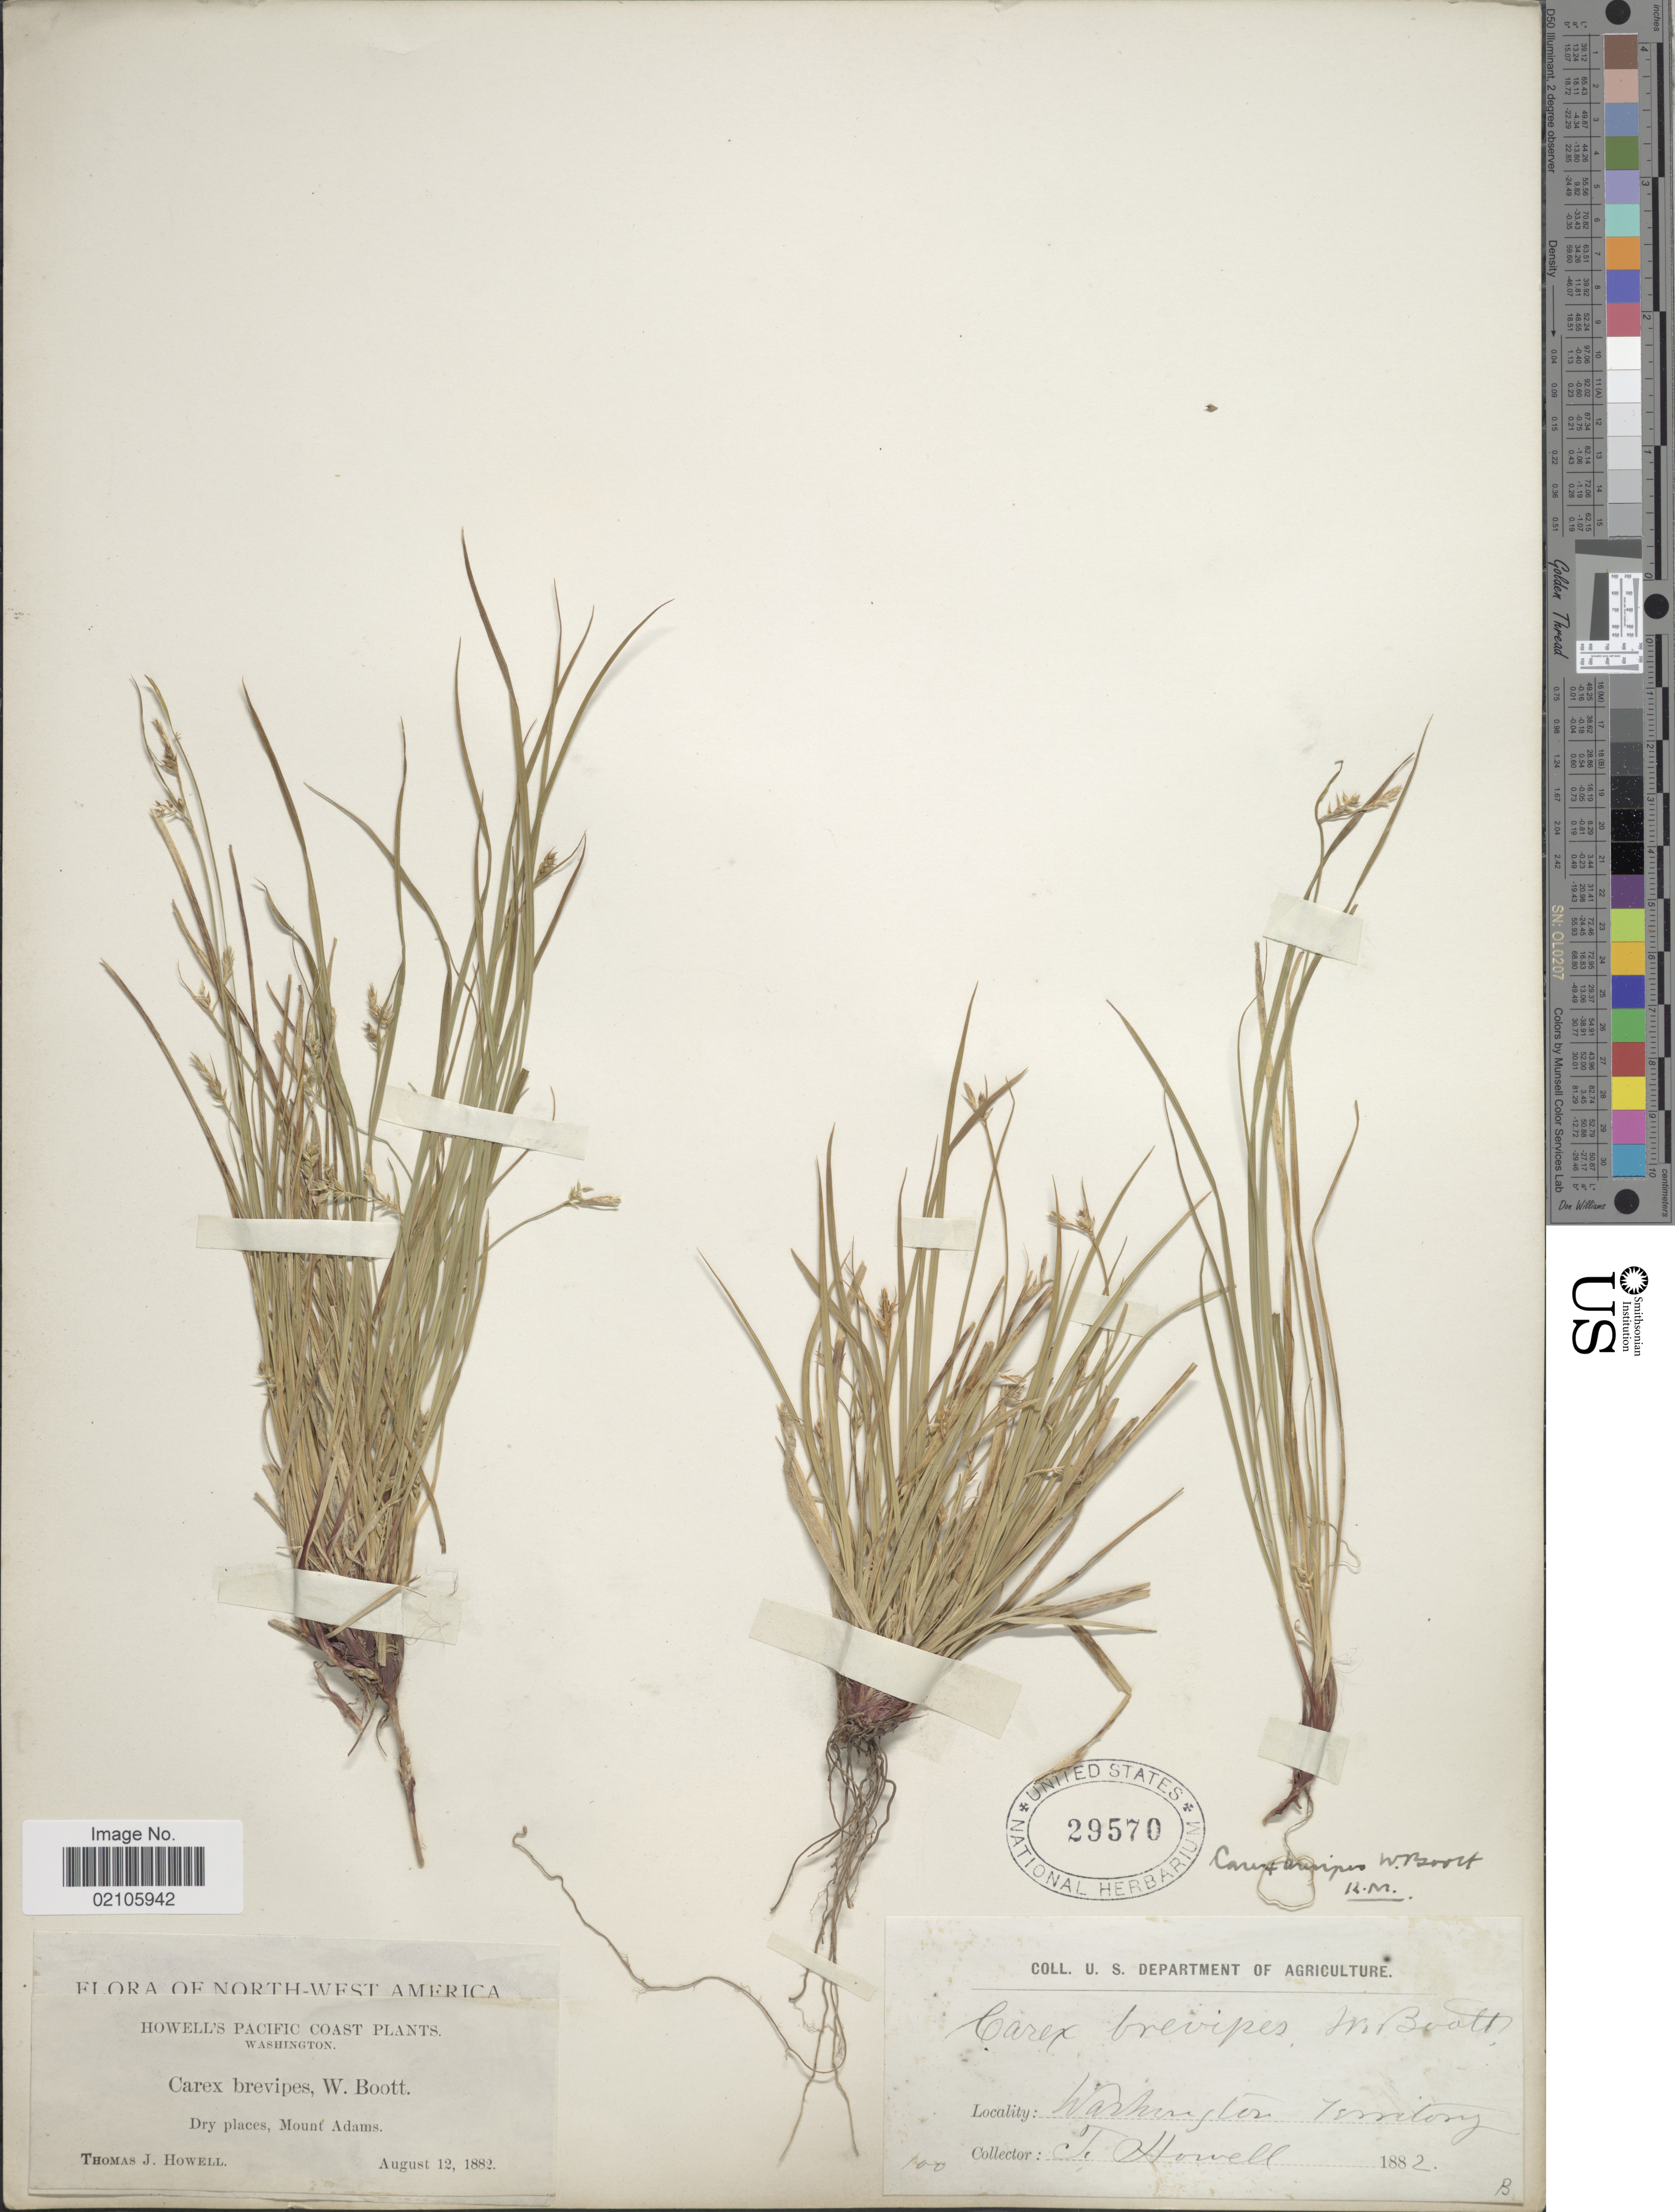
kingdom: Plantae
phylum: Tracheophyta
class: Liliopsida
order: Poales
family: Cyperaceae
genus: Carex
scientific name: Carex rossii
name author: Boott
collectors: T. J. Howell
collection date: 1882-08-12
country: United States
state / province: Washington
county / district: Yakima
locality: Pacific Coast. North-West. Mount Adams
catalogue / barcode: US 29570